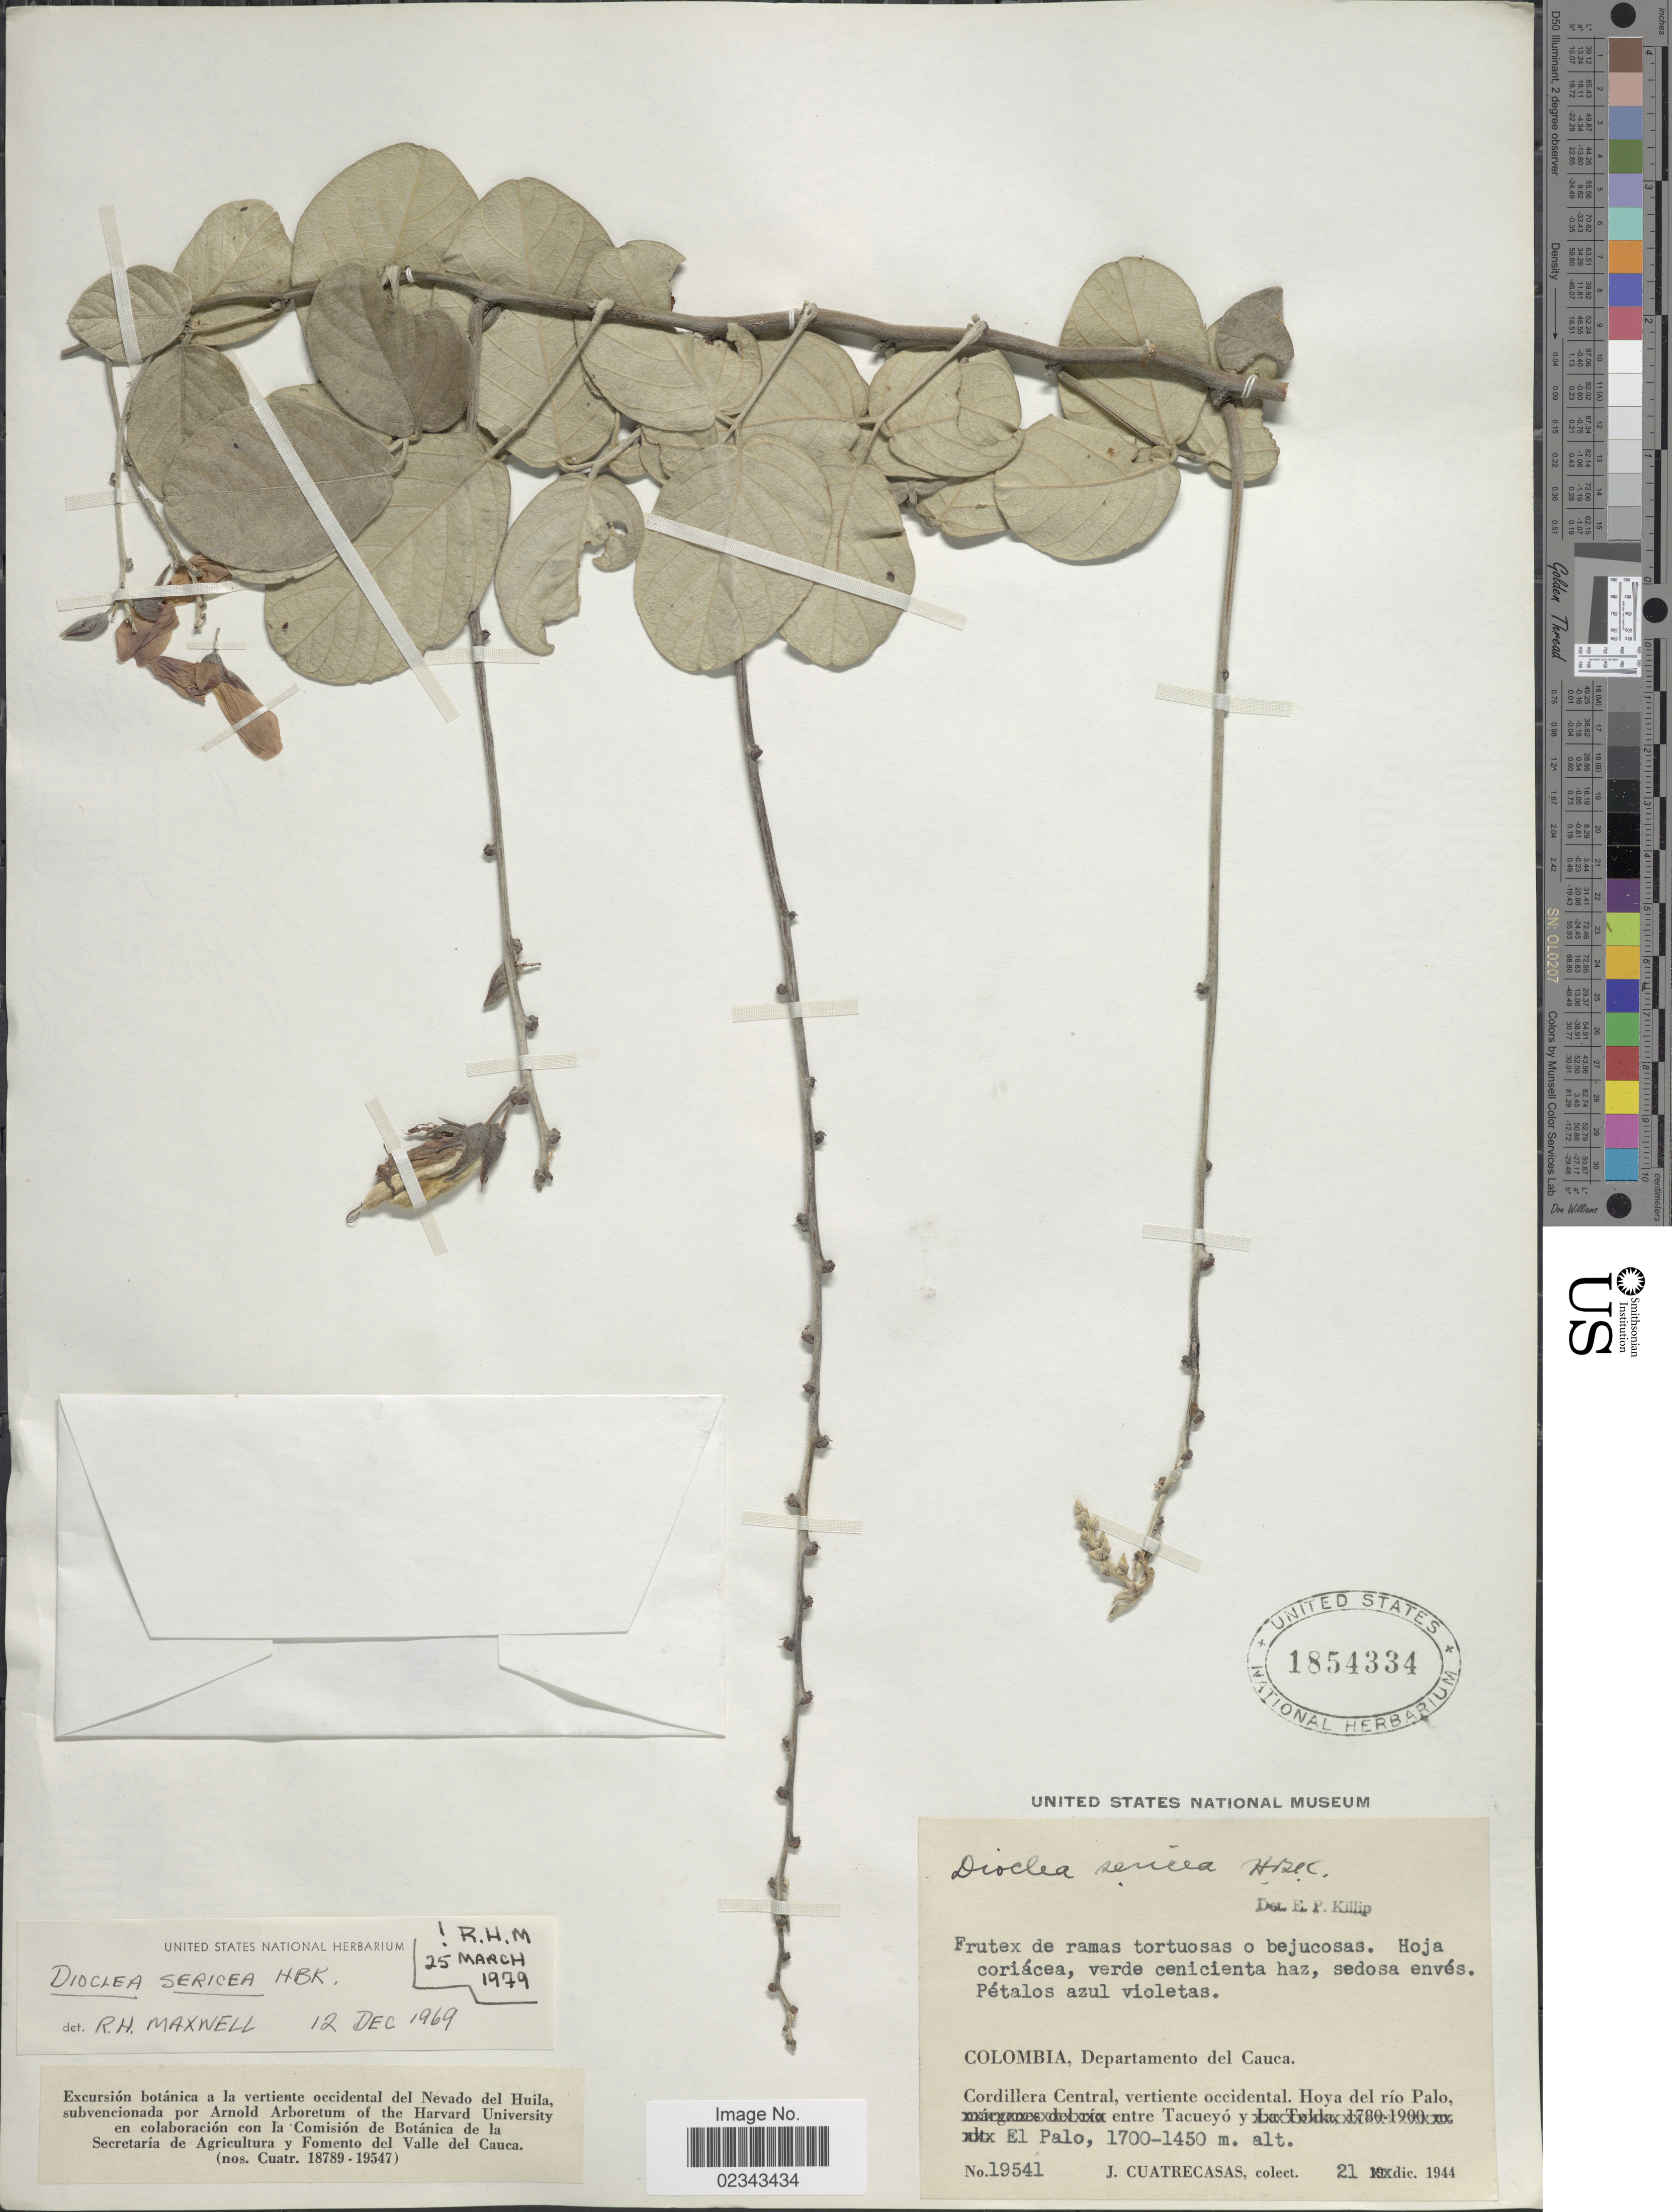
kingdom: Plantae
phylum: Tracheophyta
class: Magnoliopsida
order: Fabales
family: Fabaceae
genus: Dioclea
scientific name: Dioclea sericea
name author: Kunth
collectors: J. Cuatrecasas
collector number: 19541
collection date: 1944-12-21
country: Colombia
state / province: Cauca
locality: Departamento del Cauca, Cordillera Central, vertiente occidental. Hoya del río Palo, entre Tacueyó, El Palo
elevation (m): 1450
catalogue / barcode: US 1854334